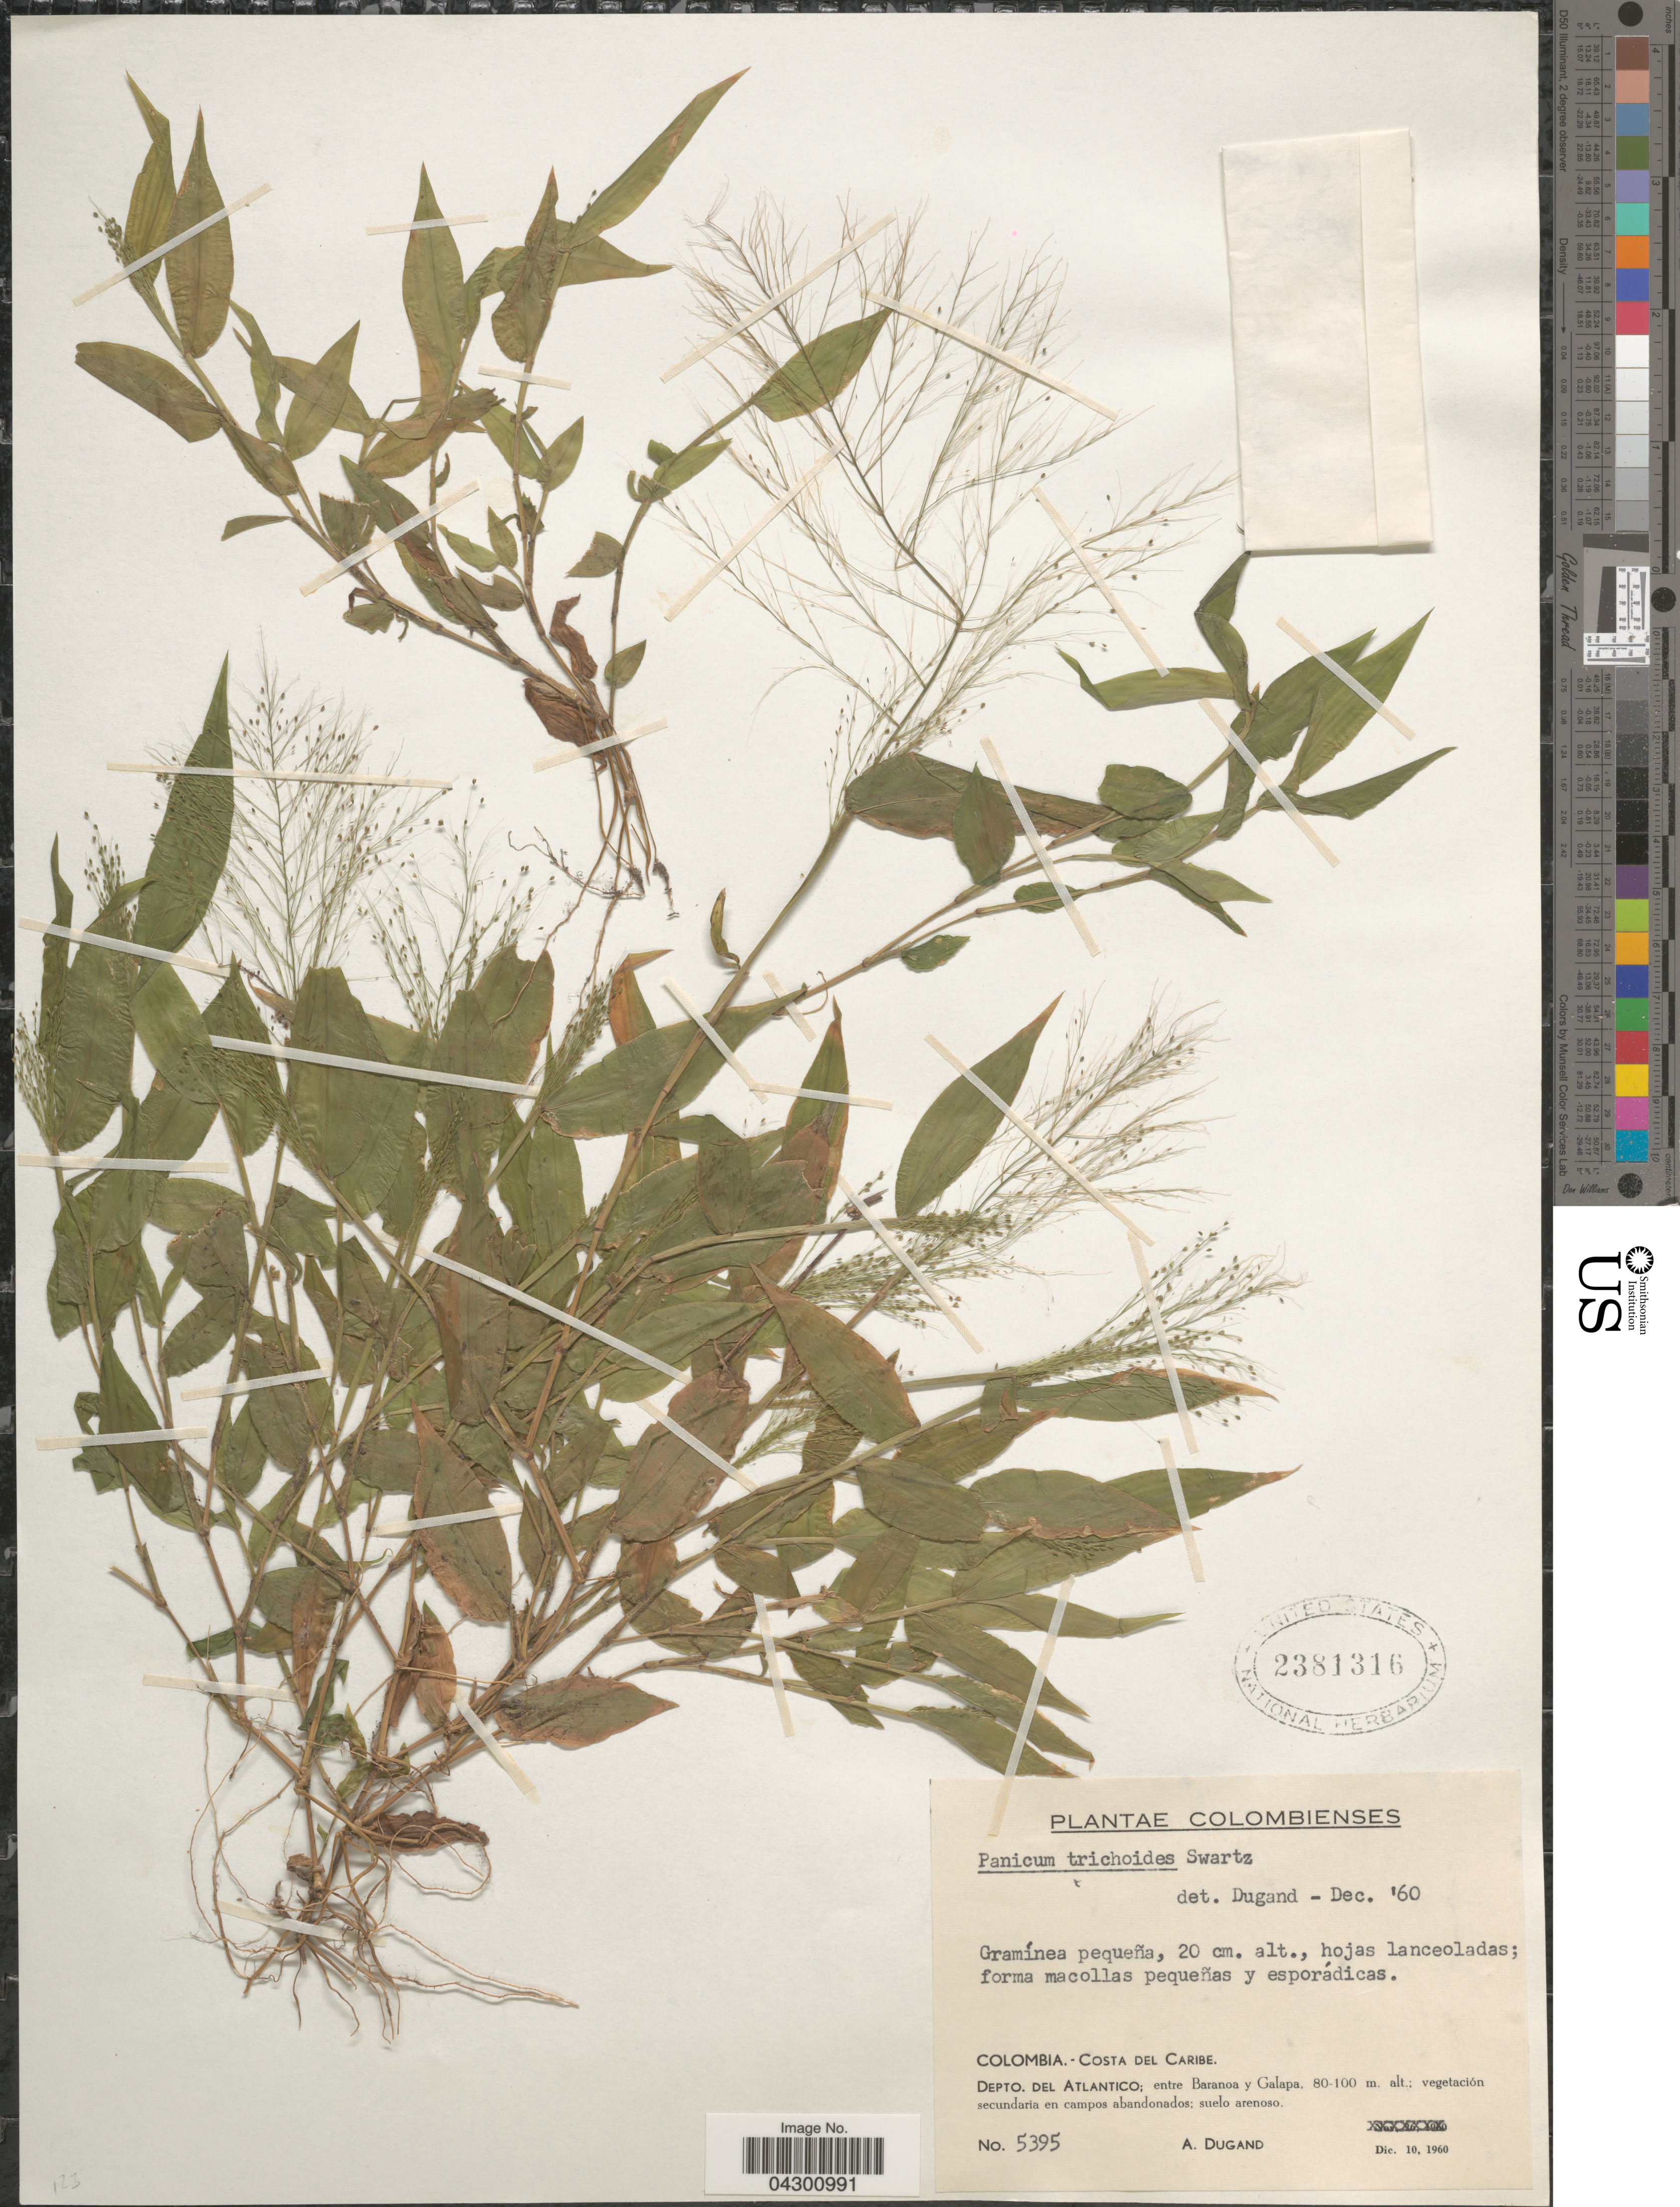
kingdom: Plantae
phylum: Tracheophyta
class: Liliopsida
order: Poales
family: Poaceae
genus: Panicum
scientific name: Panicum trichoides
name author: Sw.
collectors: A. Dugand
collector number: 5395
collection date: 1960-12-10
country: Argentina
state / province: Tierra del Fuego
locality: Costa del Caribe. Depto. del Atlantico: entre Baranoa y Galapa.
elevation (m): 80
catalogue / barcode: US 2381316